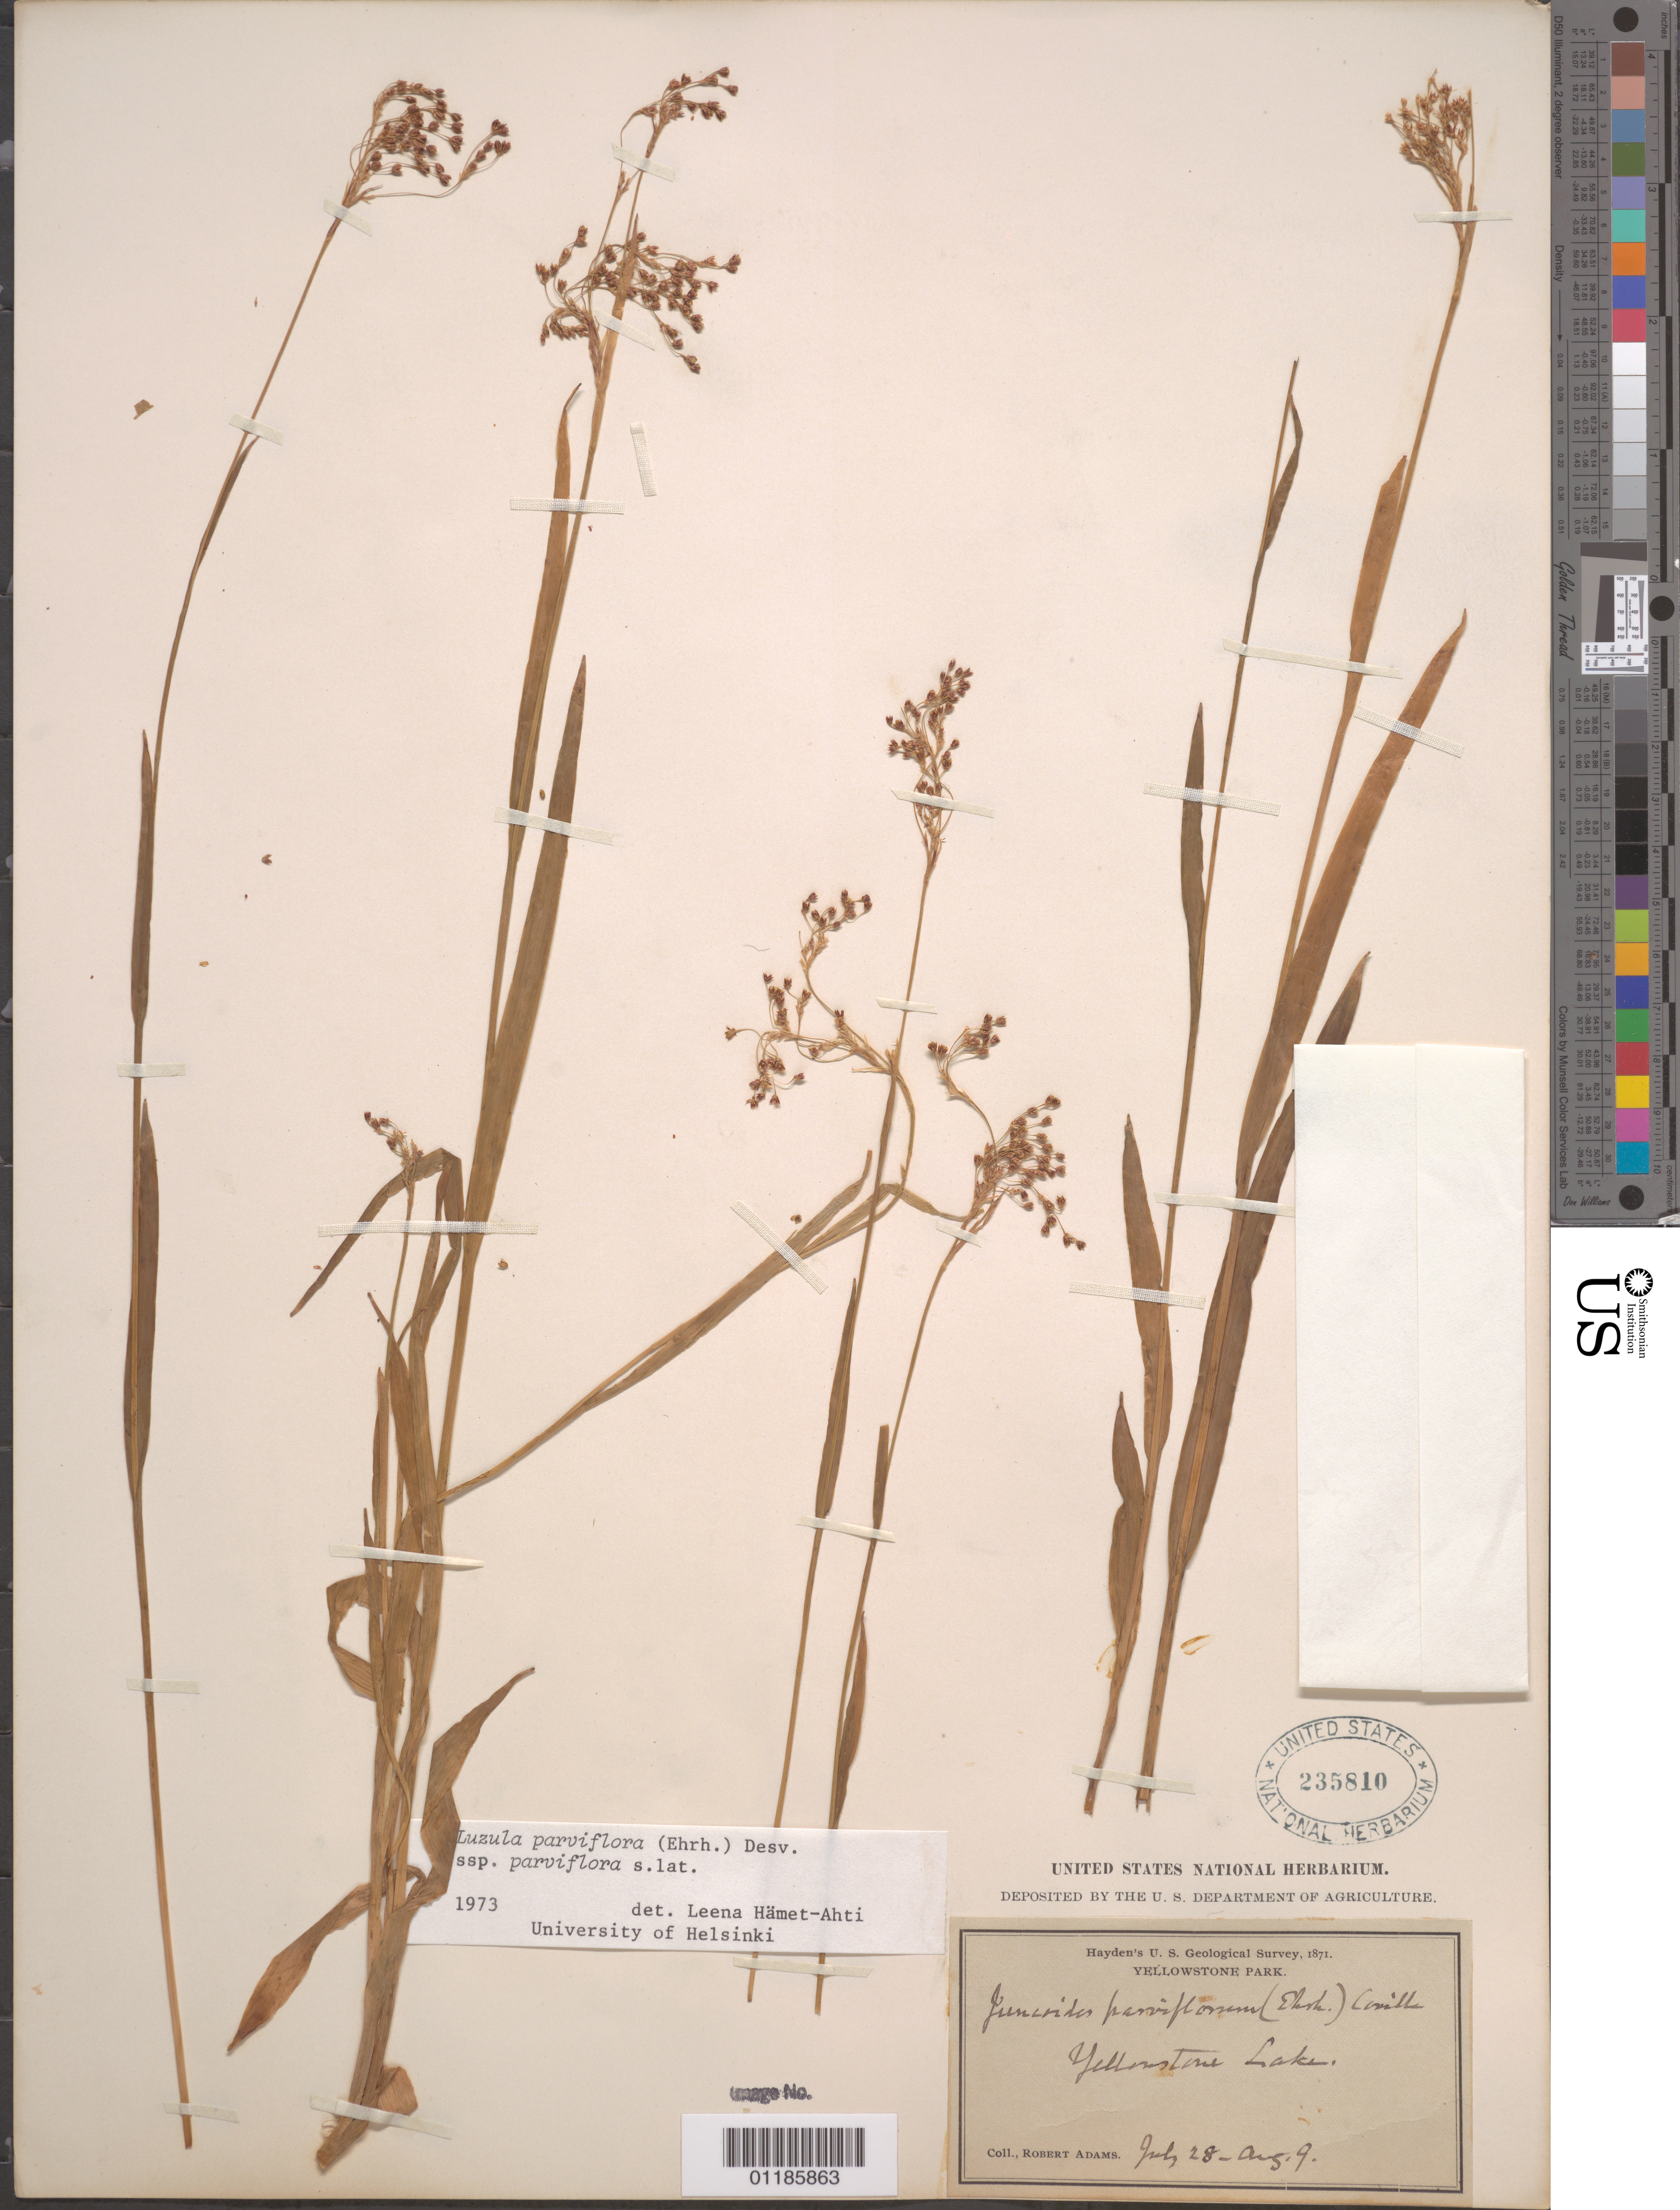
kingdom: Plantae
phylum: Tracheophyta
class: Liliopsida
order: Poales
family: Juncaceae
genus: Luzula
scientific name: Luzula parviflora subsp. parviflora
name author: (Ehrh.) Desv.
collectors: R. Adams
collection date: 1871-07-28/1871-08-09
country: United States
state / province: Montana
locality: Yellowstone Lake.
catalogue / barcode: US 235810